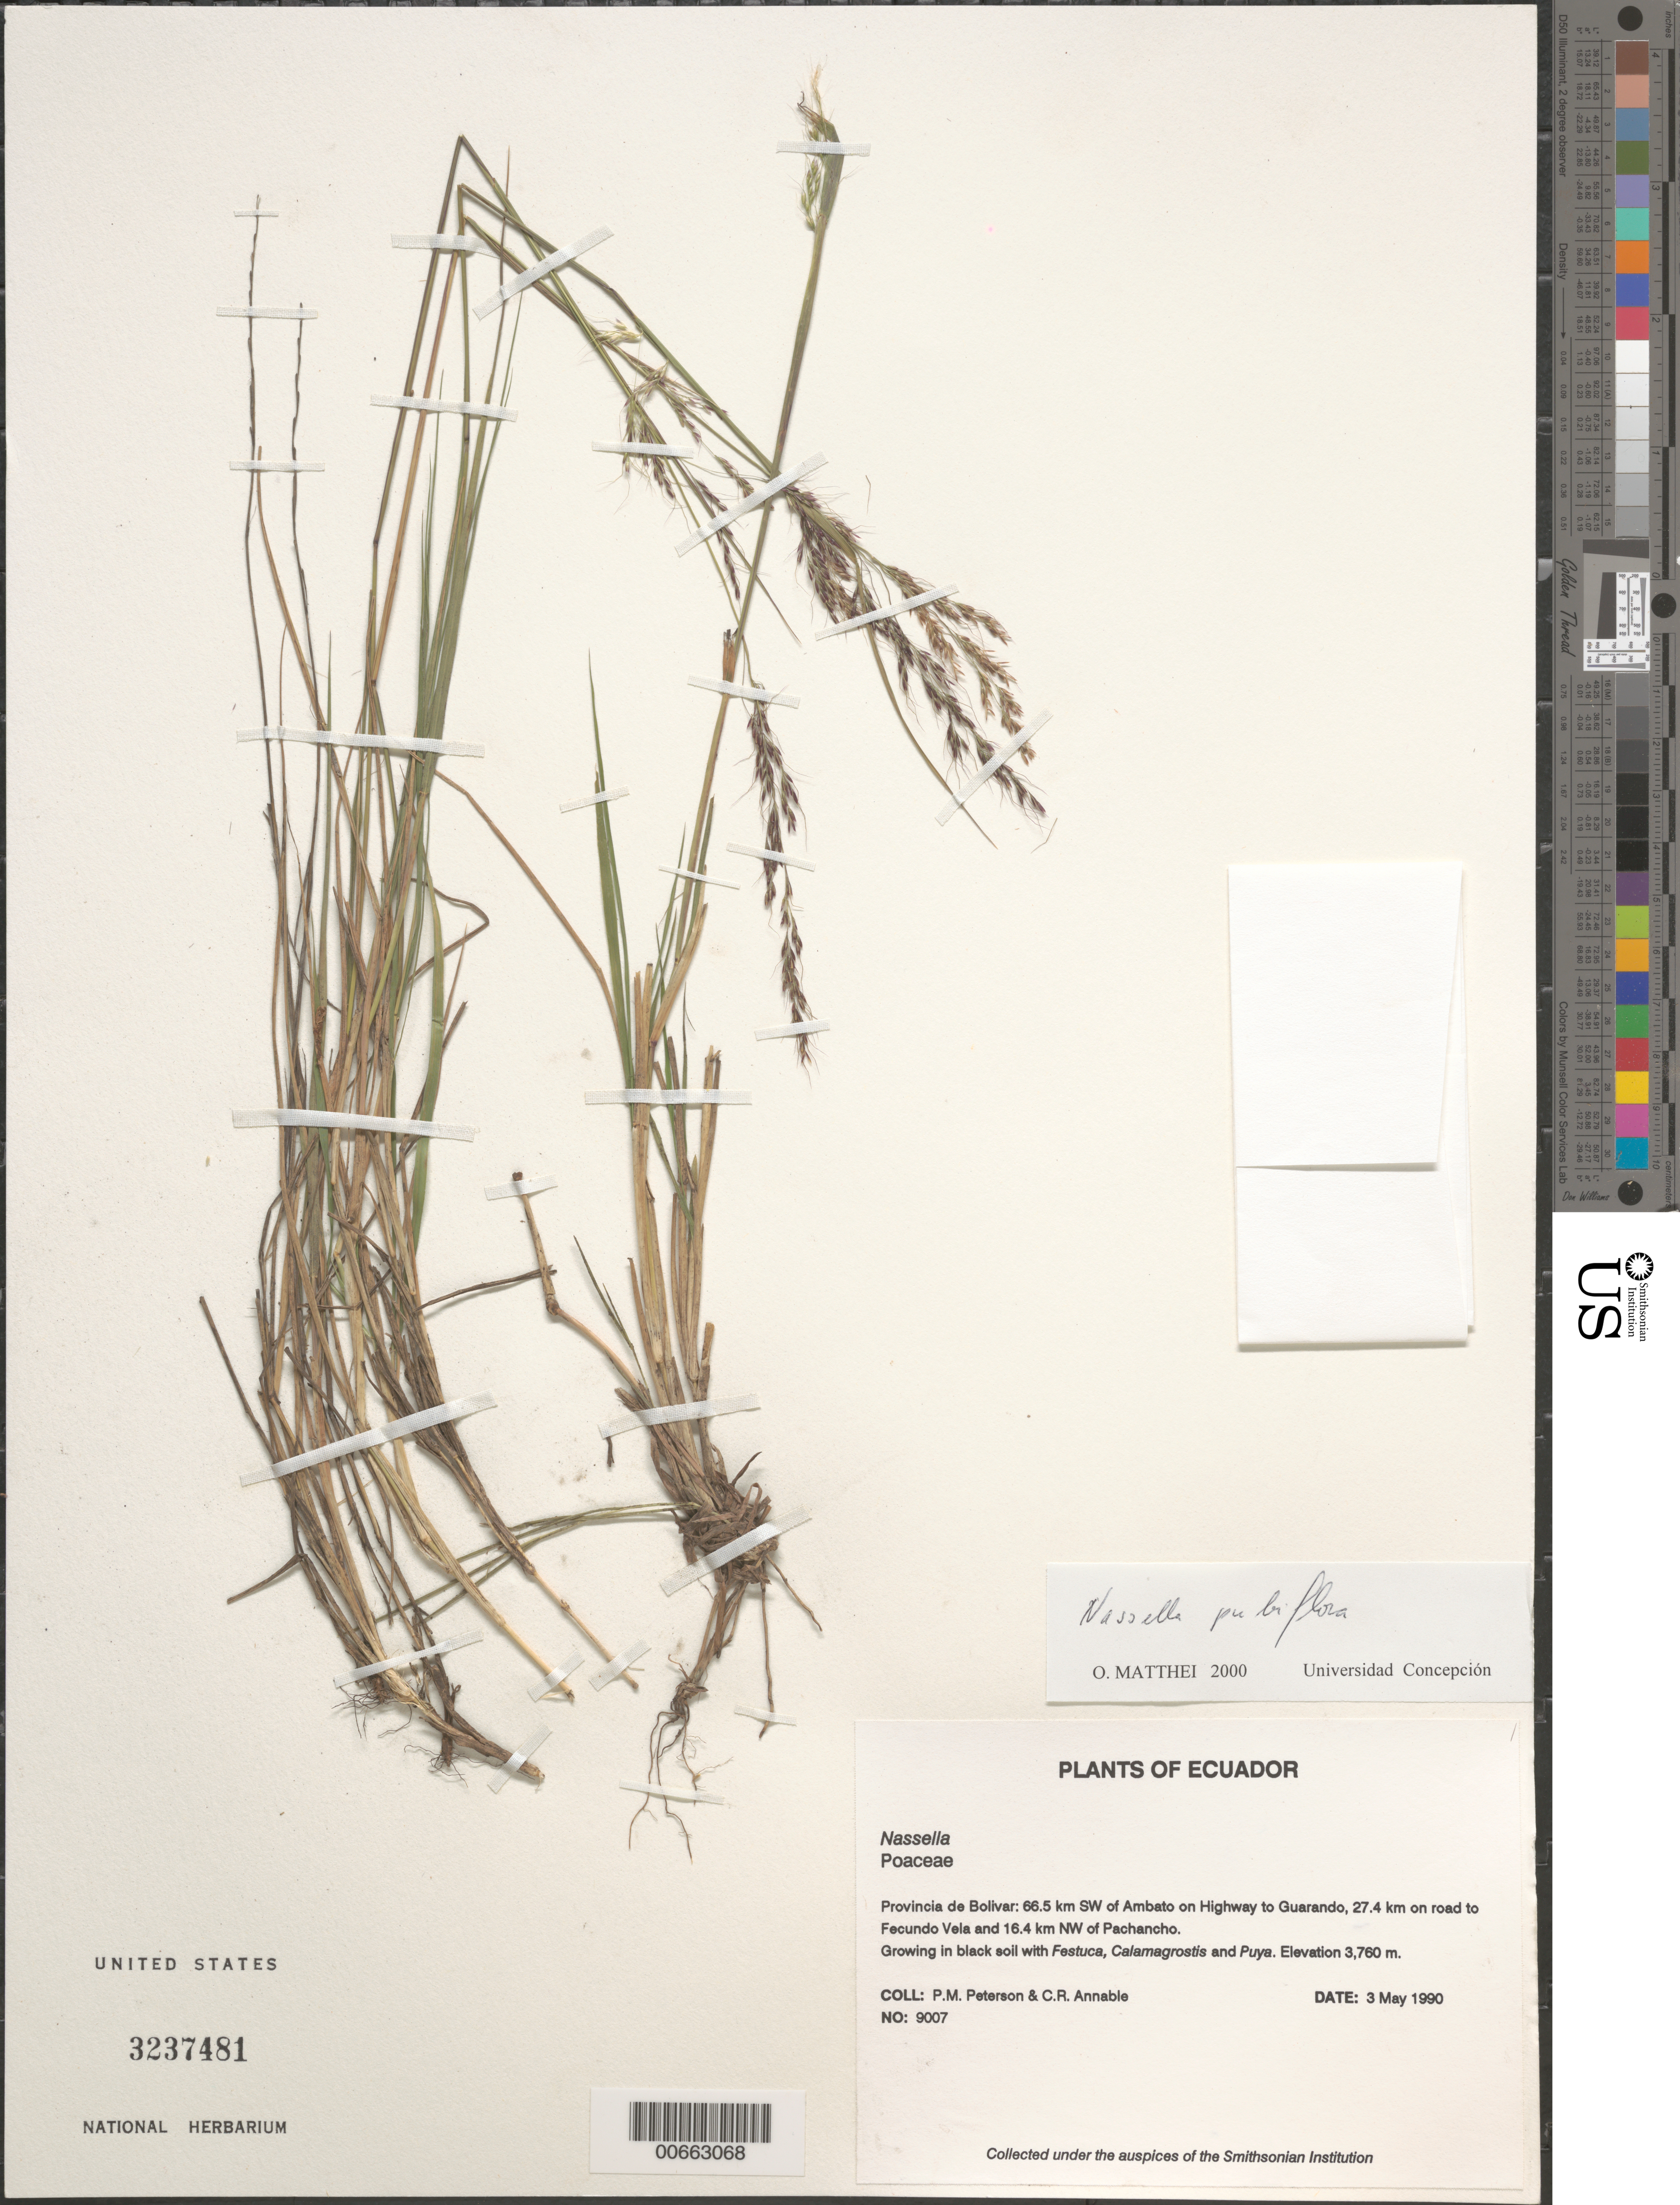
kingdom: Plantae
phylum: Tracheophyta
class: Liliopsida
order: Poales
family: Poaceae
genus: Nassella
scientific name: Nassella pubiflora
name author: (Trin. & Rupr.) É. Desv.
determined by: Matthei, O. R.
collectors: P. M. Peterson & C. R. Annable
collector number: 09007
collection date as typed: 03 May 1990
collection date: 1990-05-03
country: Ecuador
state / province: Bolivar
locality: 66.5 km SW of Ambato on Highway to Guarando, 27.4 km on road to Fecundo Vela and 16.4 km NW of Pachancho.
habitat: Growing in black soil with Festuca, Calamagrostis and Puya.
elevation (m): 3760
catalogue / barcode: US 3237481